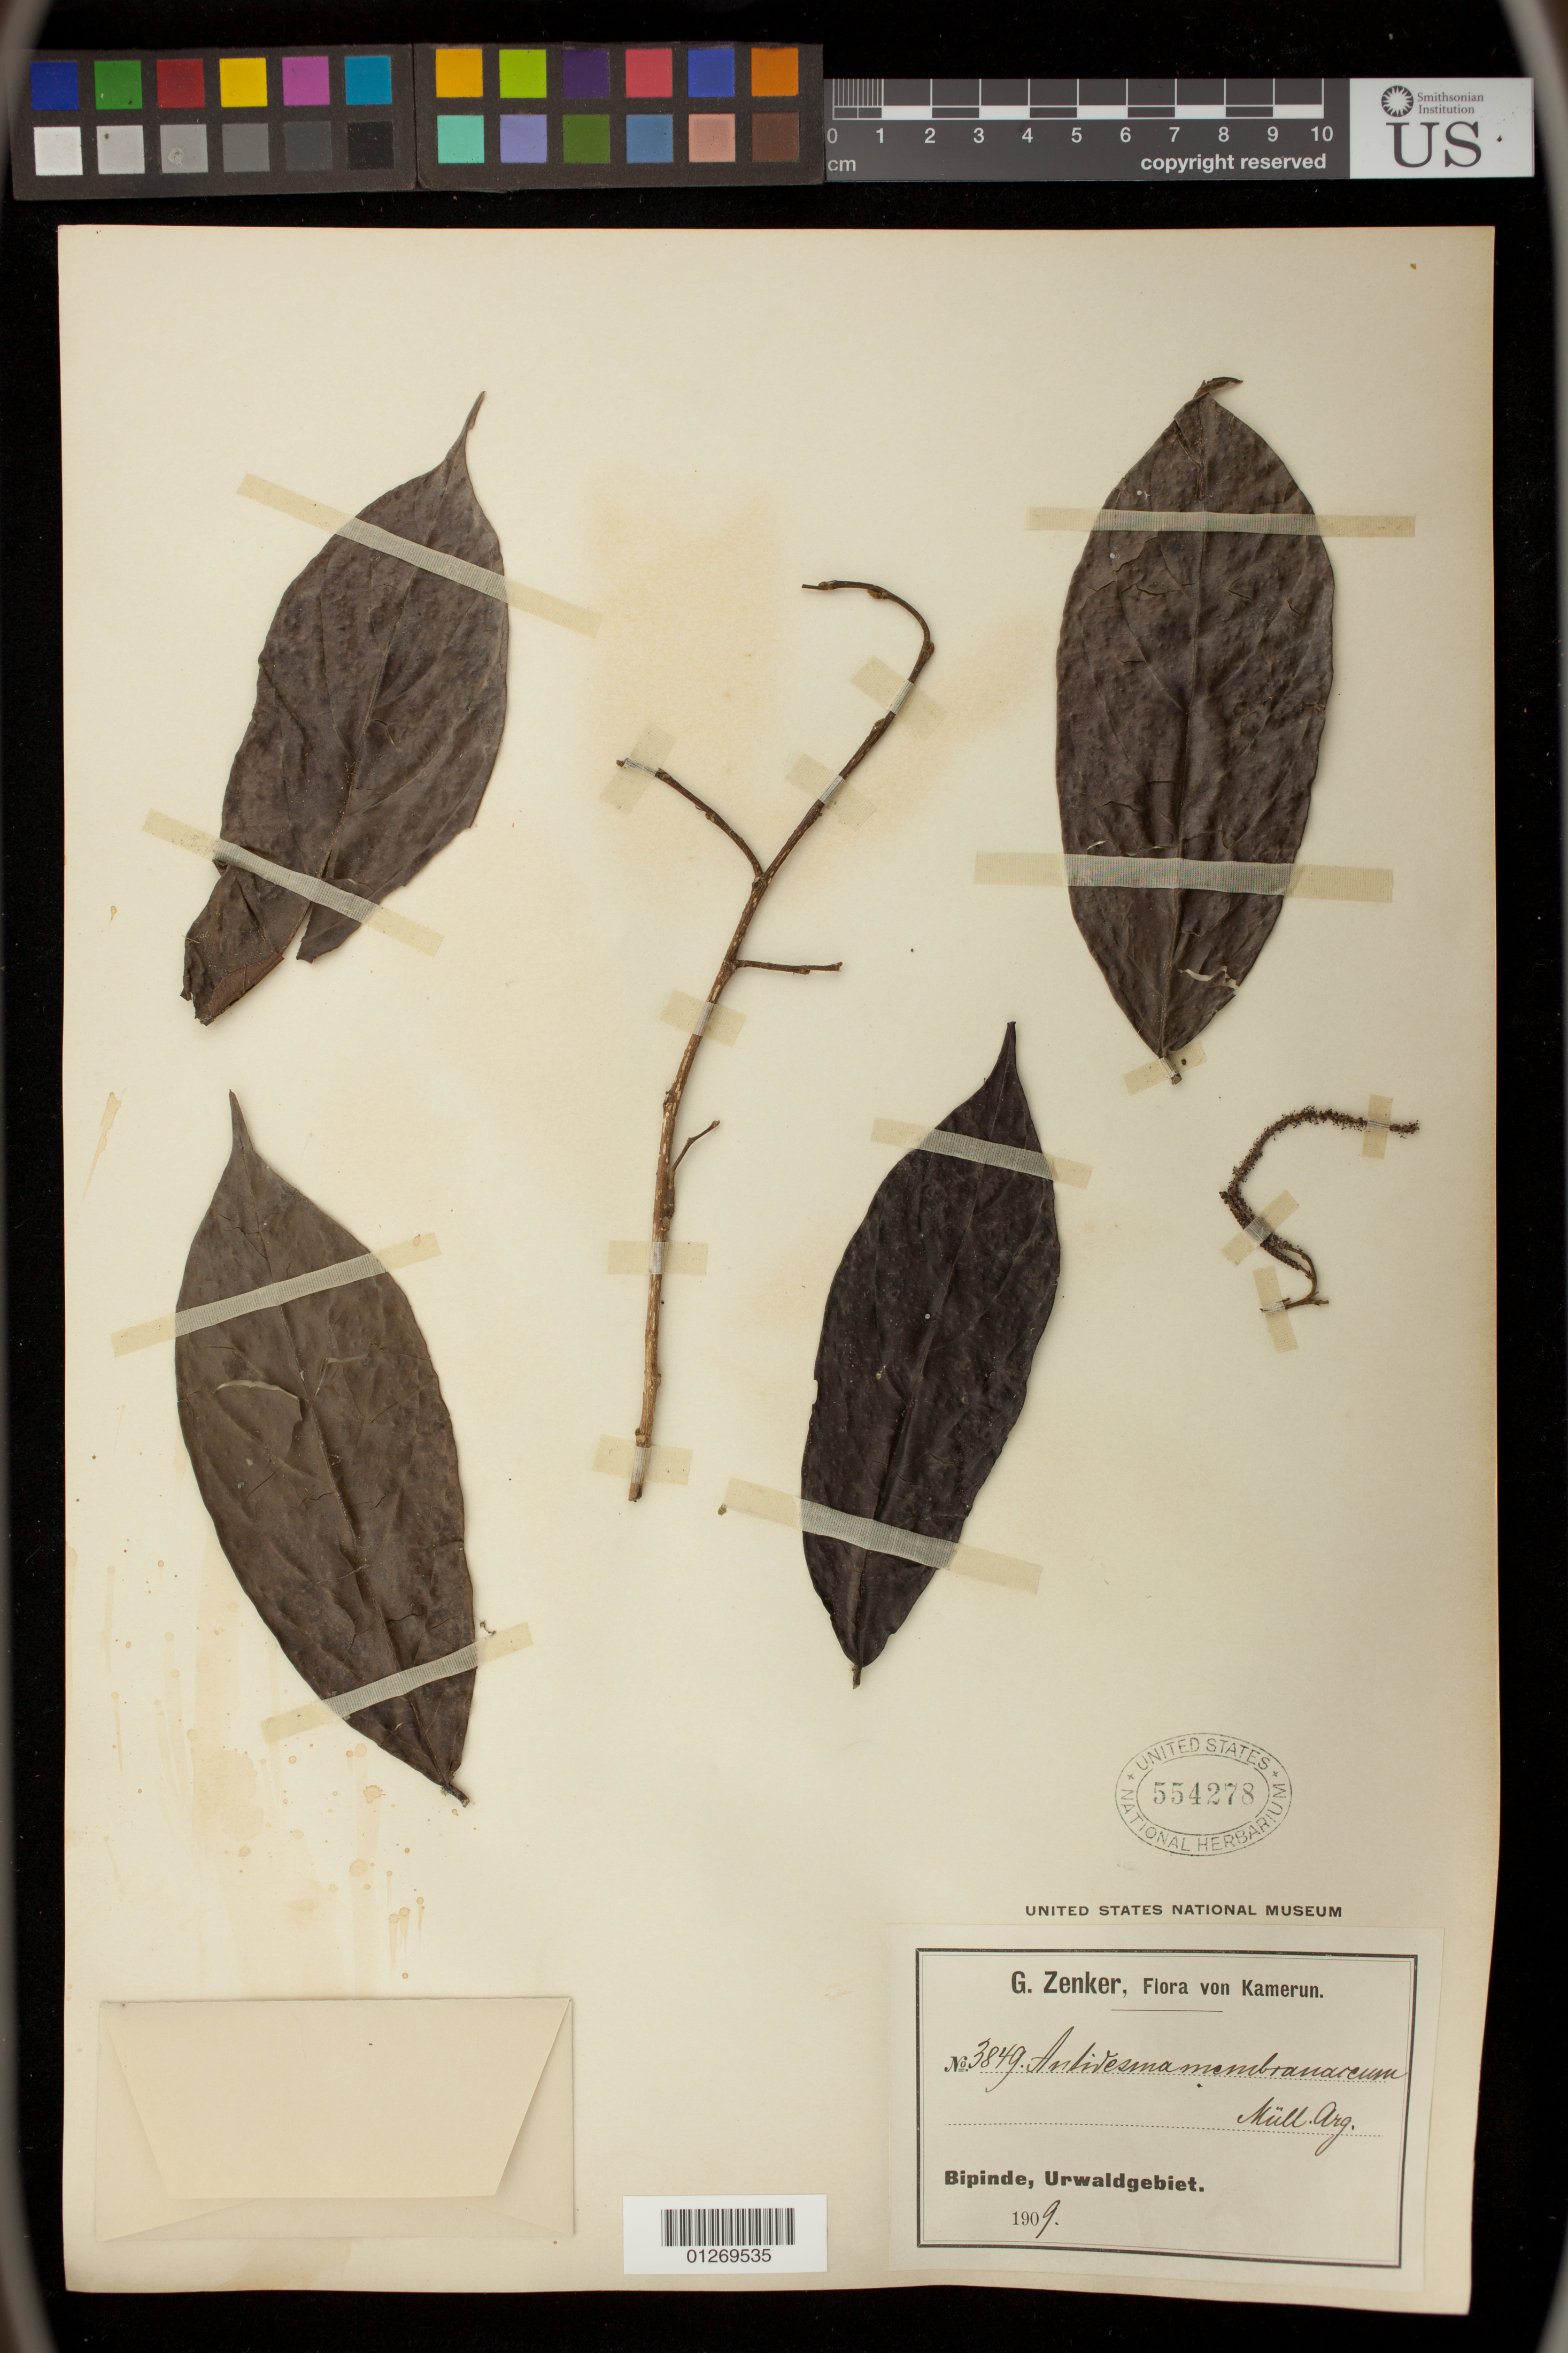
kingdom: Plantae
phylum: Tracheophyta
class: Magnoliopsida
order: Malpighiales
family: Phyllanthaceae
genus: Antidesma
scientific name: Antidesma membranaceum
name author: Müll. Arg.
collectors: G. A. Zenker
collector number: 3849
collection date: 1909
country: Cameroon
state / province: Sud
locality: Bipinde, Urwaldgebiet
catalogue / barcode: US 554278